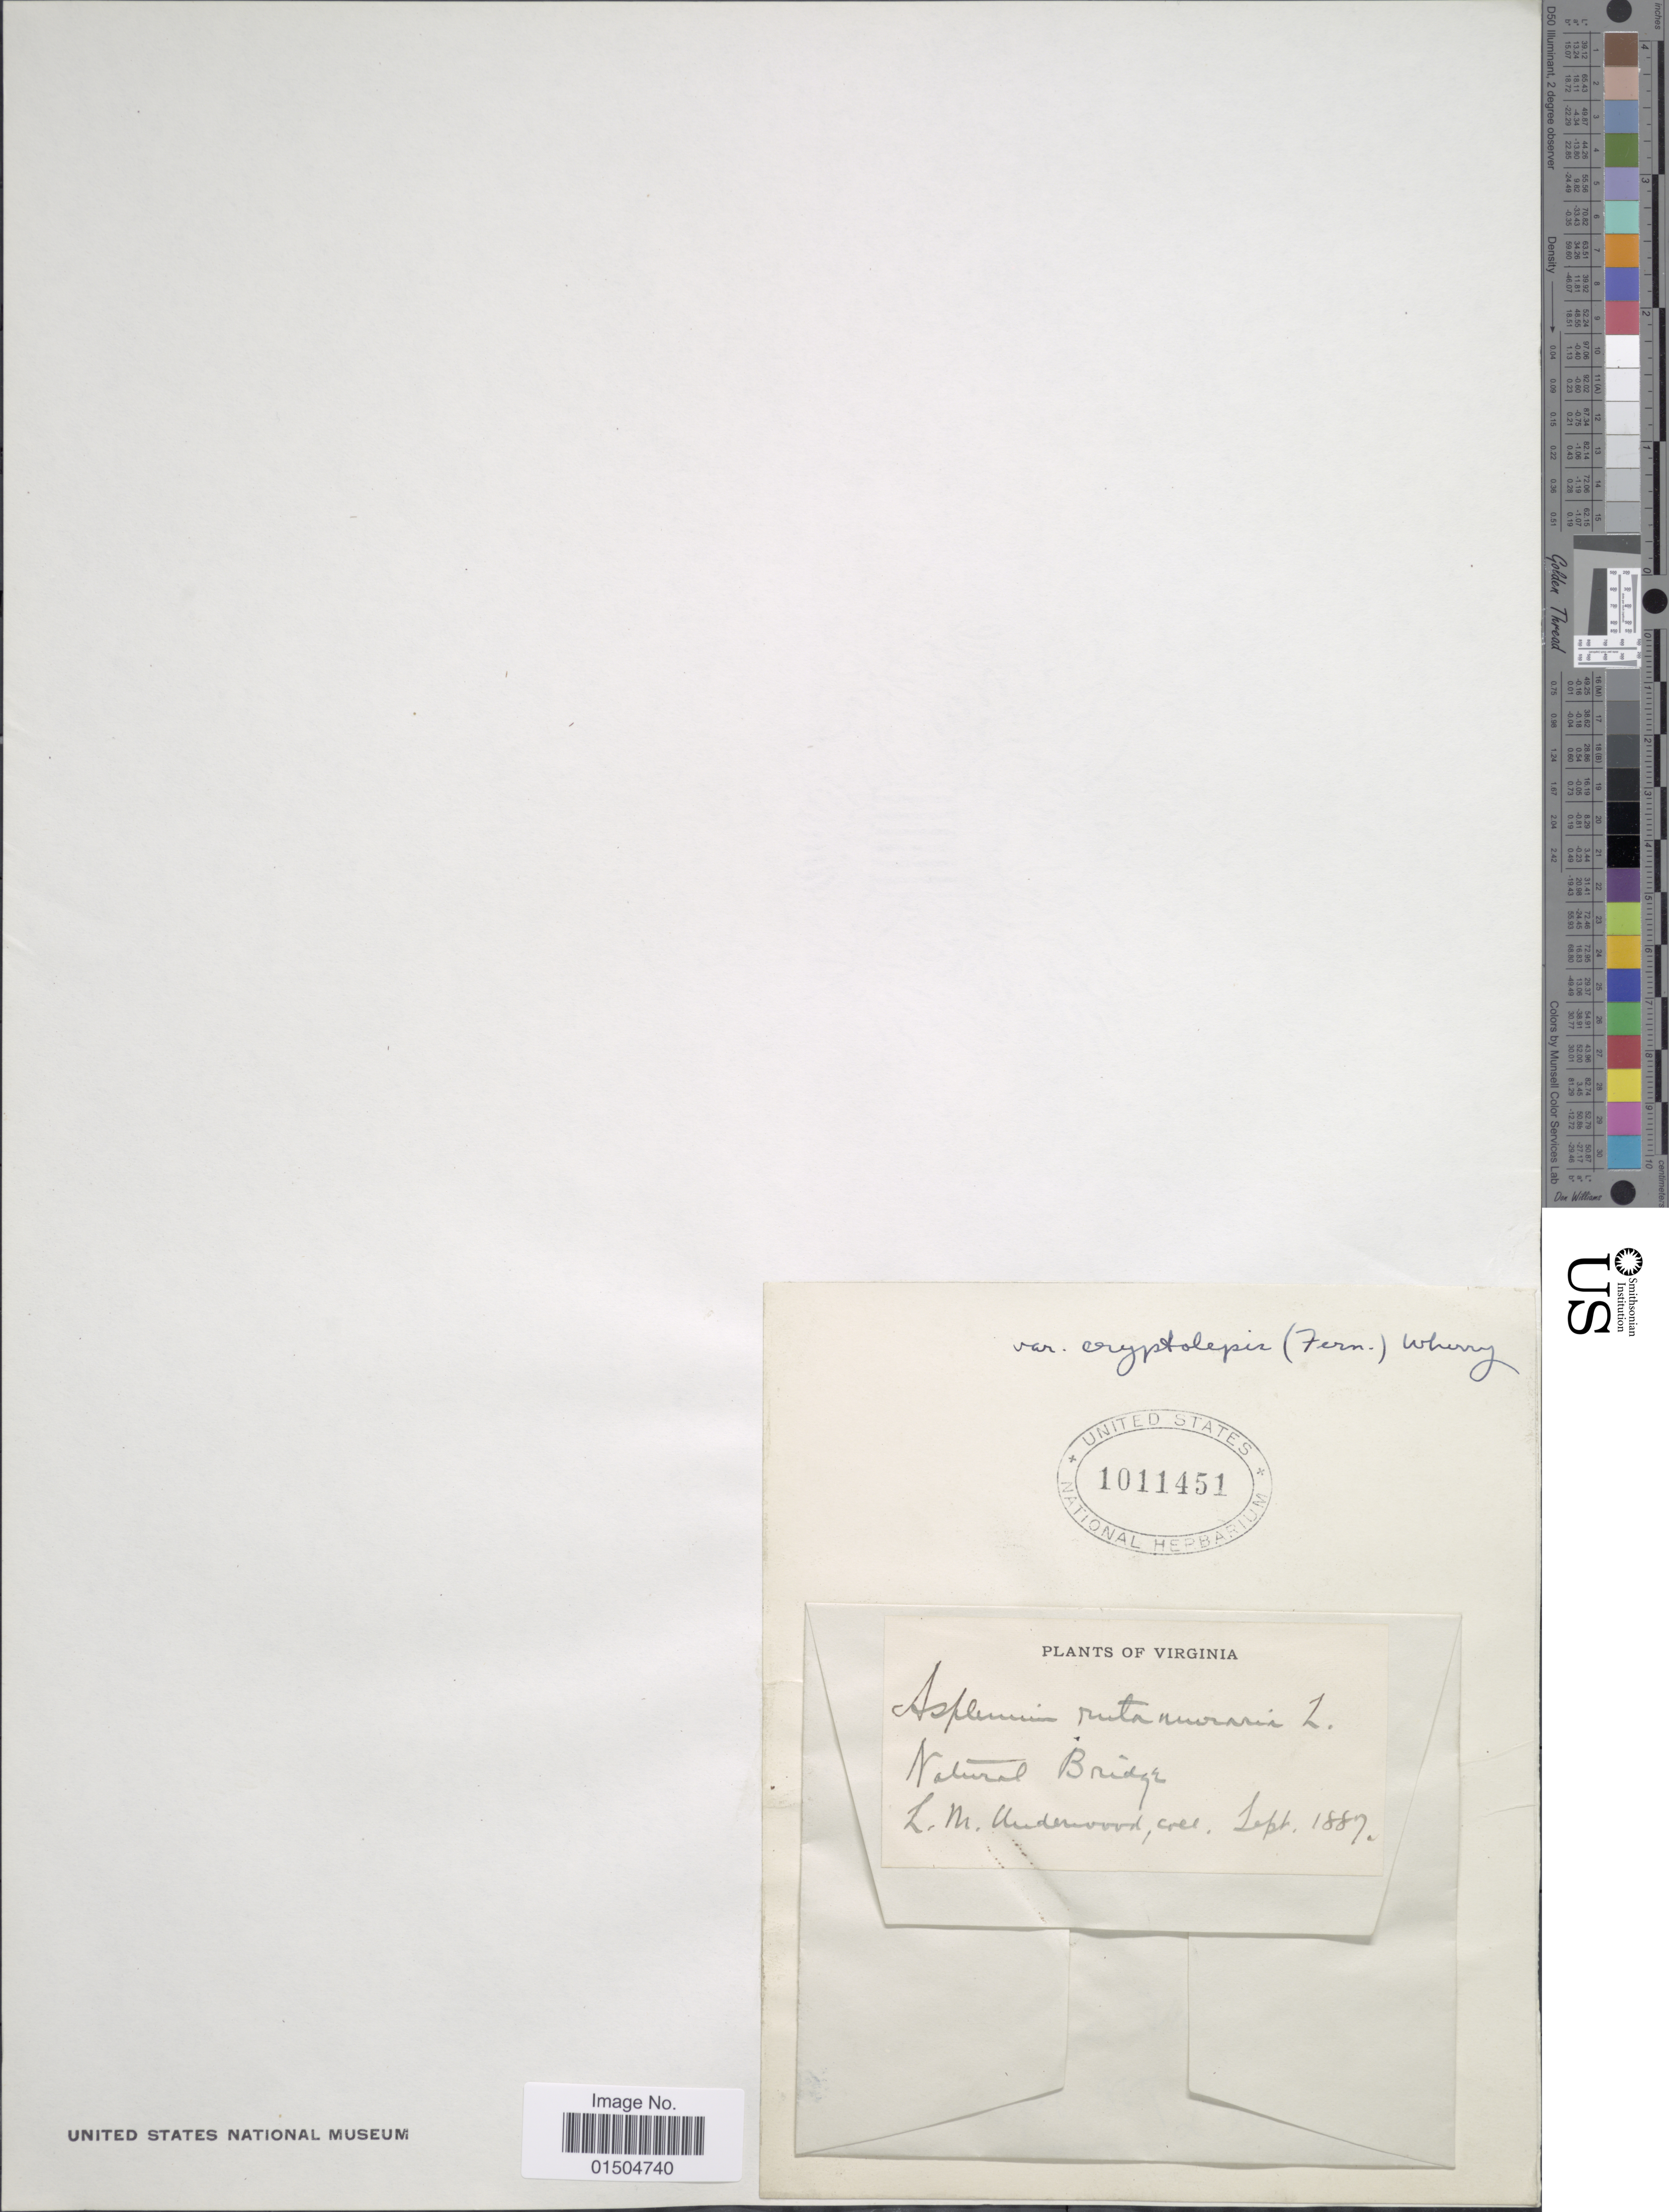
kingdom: Plantae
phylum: Tracheophyta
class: Polypodiopsida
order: Polypodiales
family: Aspleniaceae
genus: Asplenium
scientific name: Asplenium ruta-muraria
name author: L.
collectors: L. M. Underwood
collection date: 1887-09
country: United States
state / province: Virginia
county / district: Rockbridge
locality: Natural Bridge.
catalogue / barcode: US 1011451